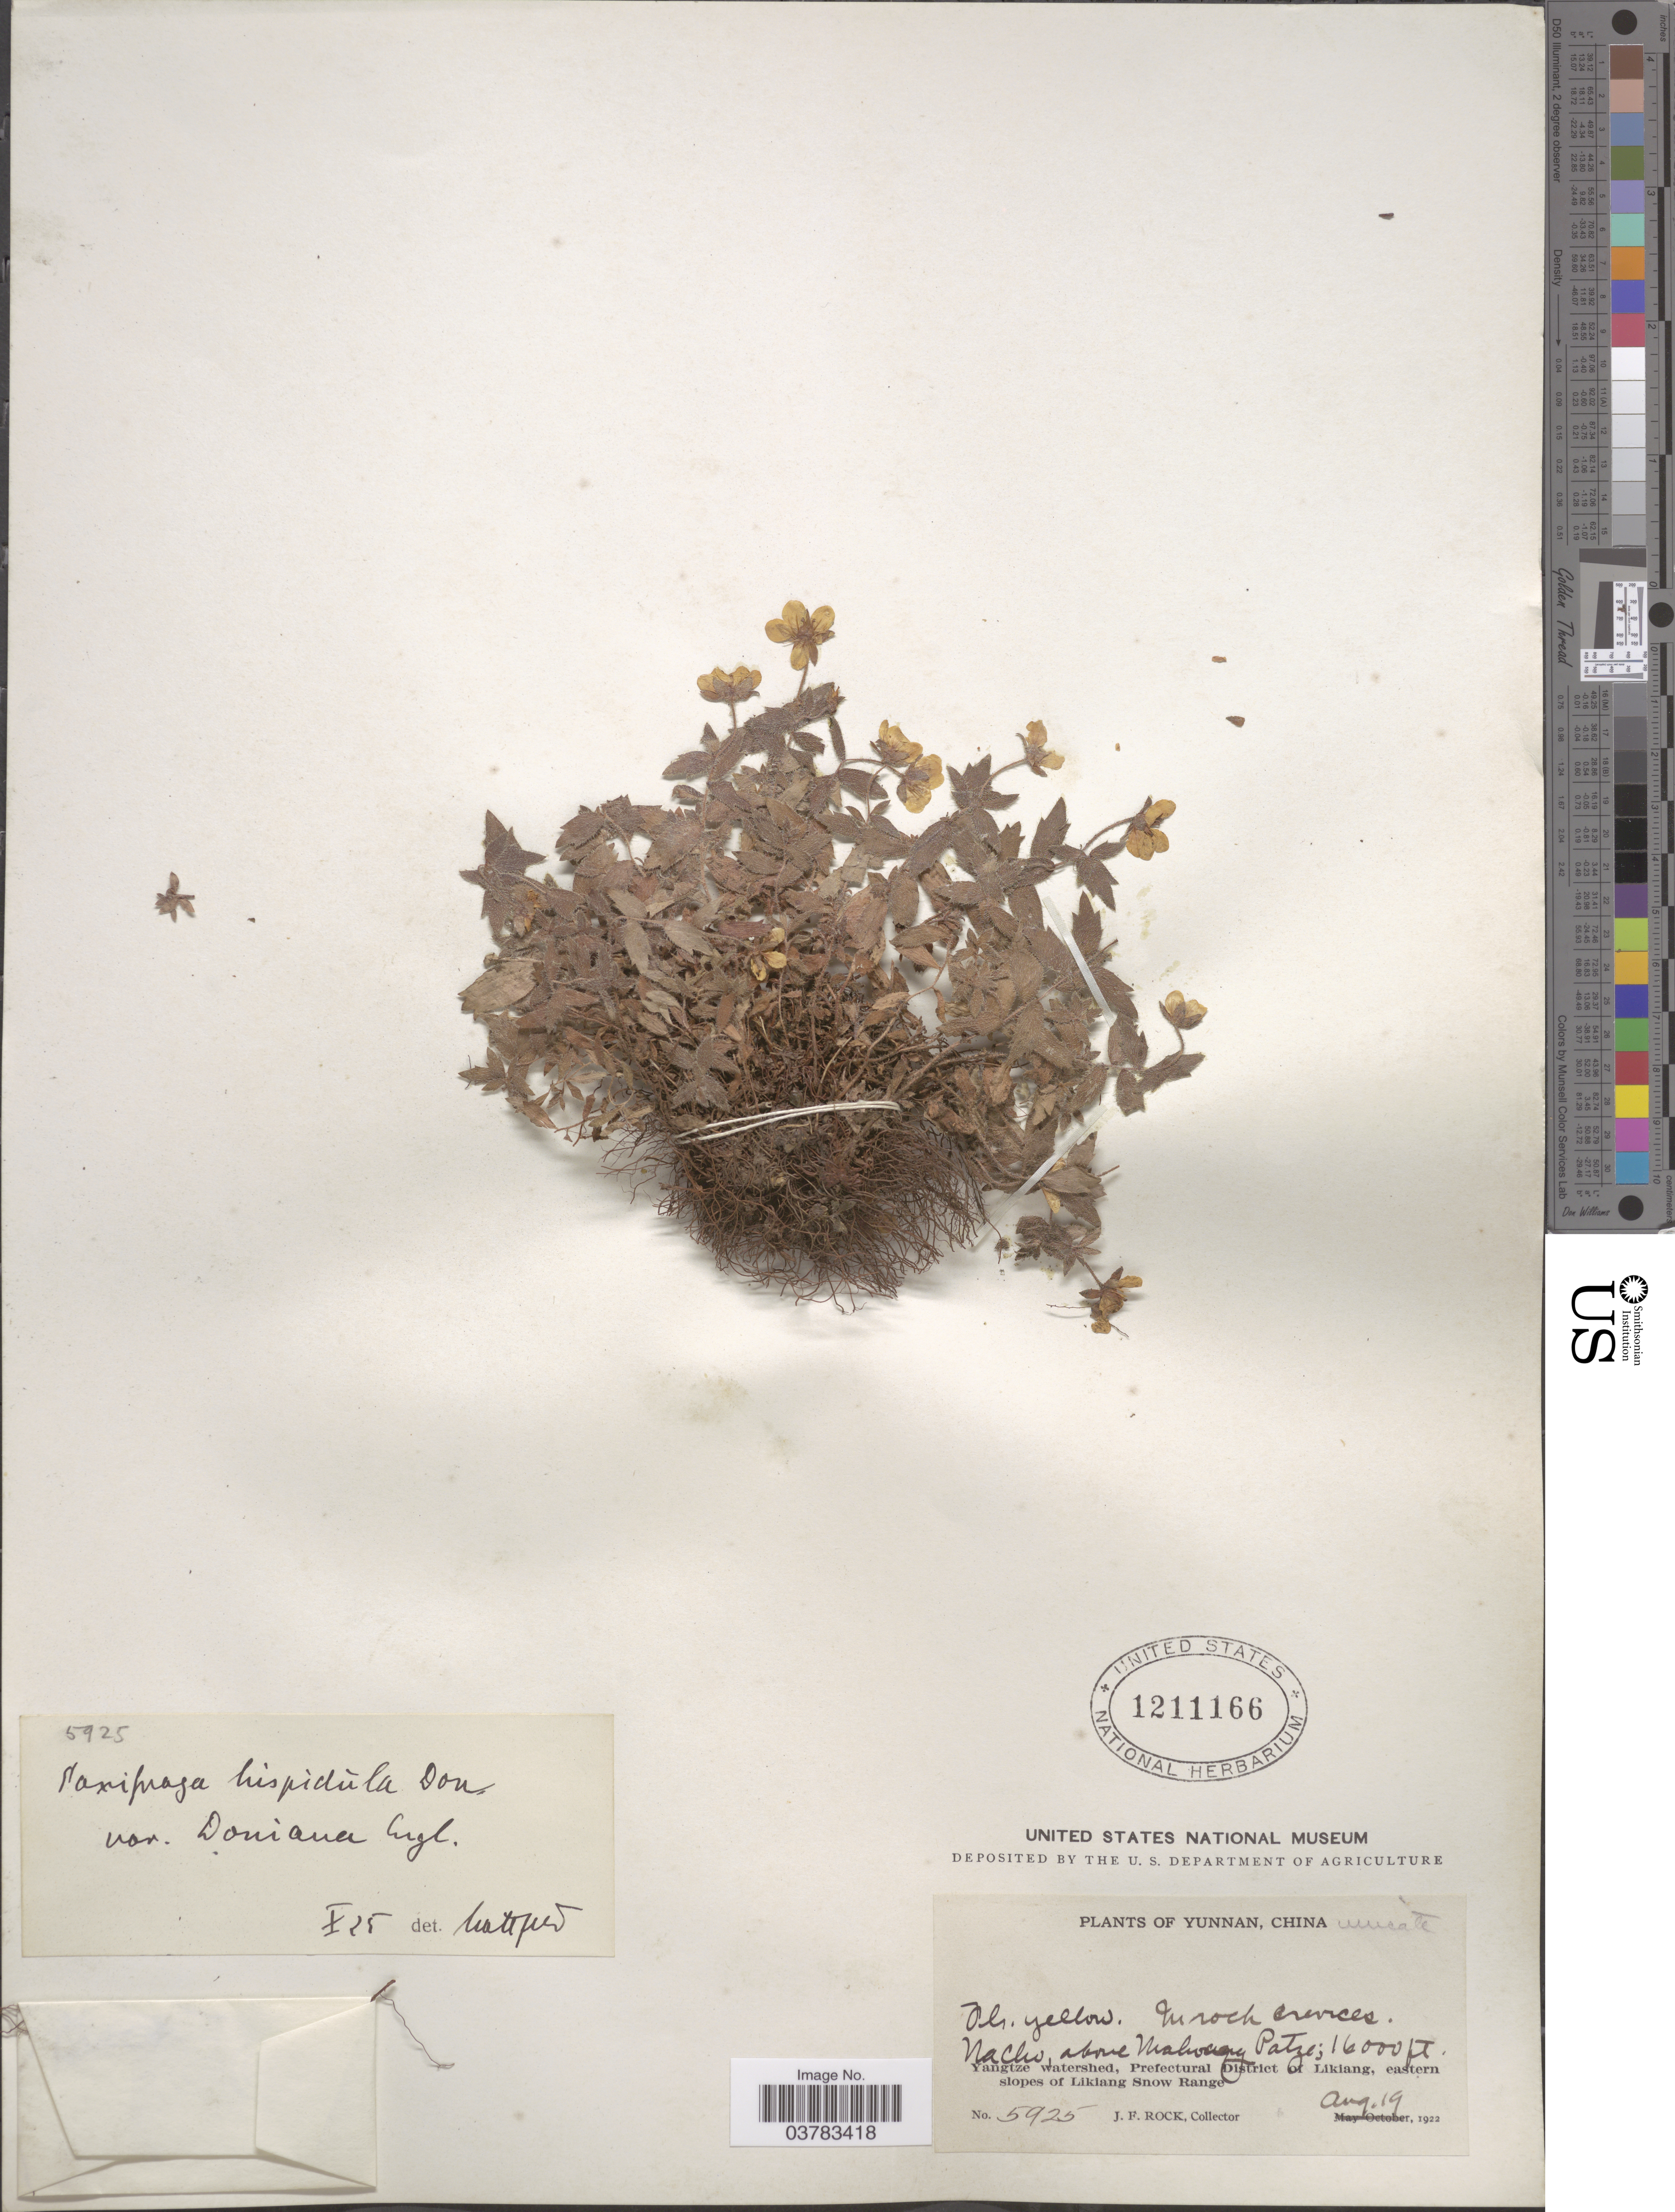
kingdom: Plantae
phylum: Tracheophyta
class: Magnoliopsida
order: Saxifragales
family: Saxifragaceae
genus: Saxifraga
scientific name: Saxifraga hispidula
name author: D. Don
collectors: J. Rock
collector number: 5925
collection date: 1922-08-19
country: China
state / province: Yunnan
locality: Nacho, above Mahoang Patze. Yangtze watershed, Prefectural District of Likiang, eastern slopes of Likiang Snow Range.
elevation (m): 4877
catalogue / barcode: US 1211166